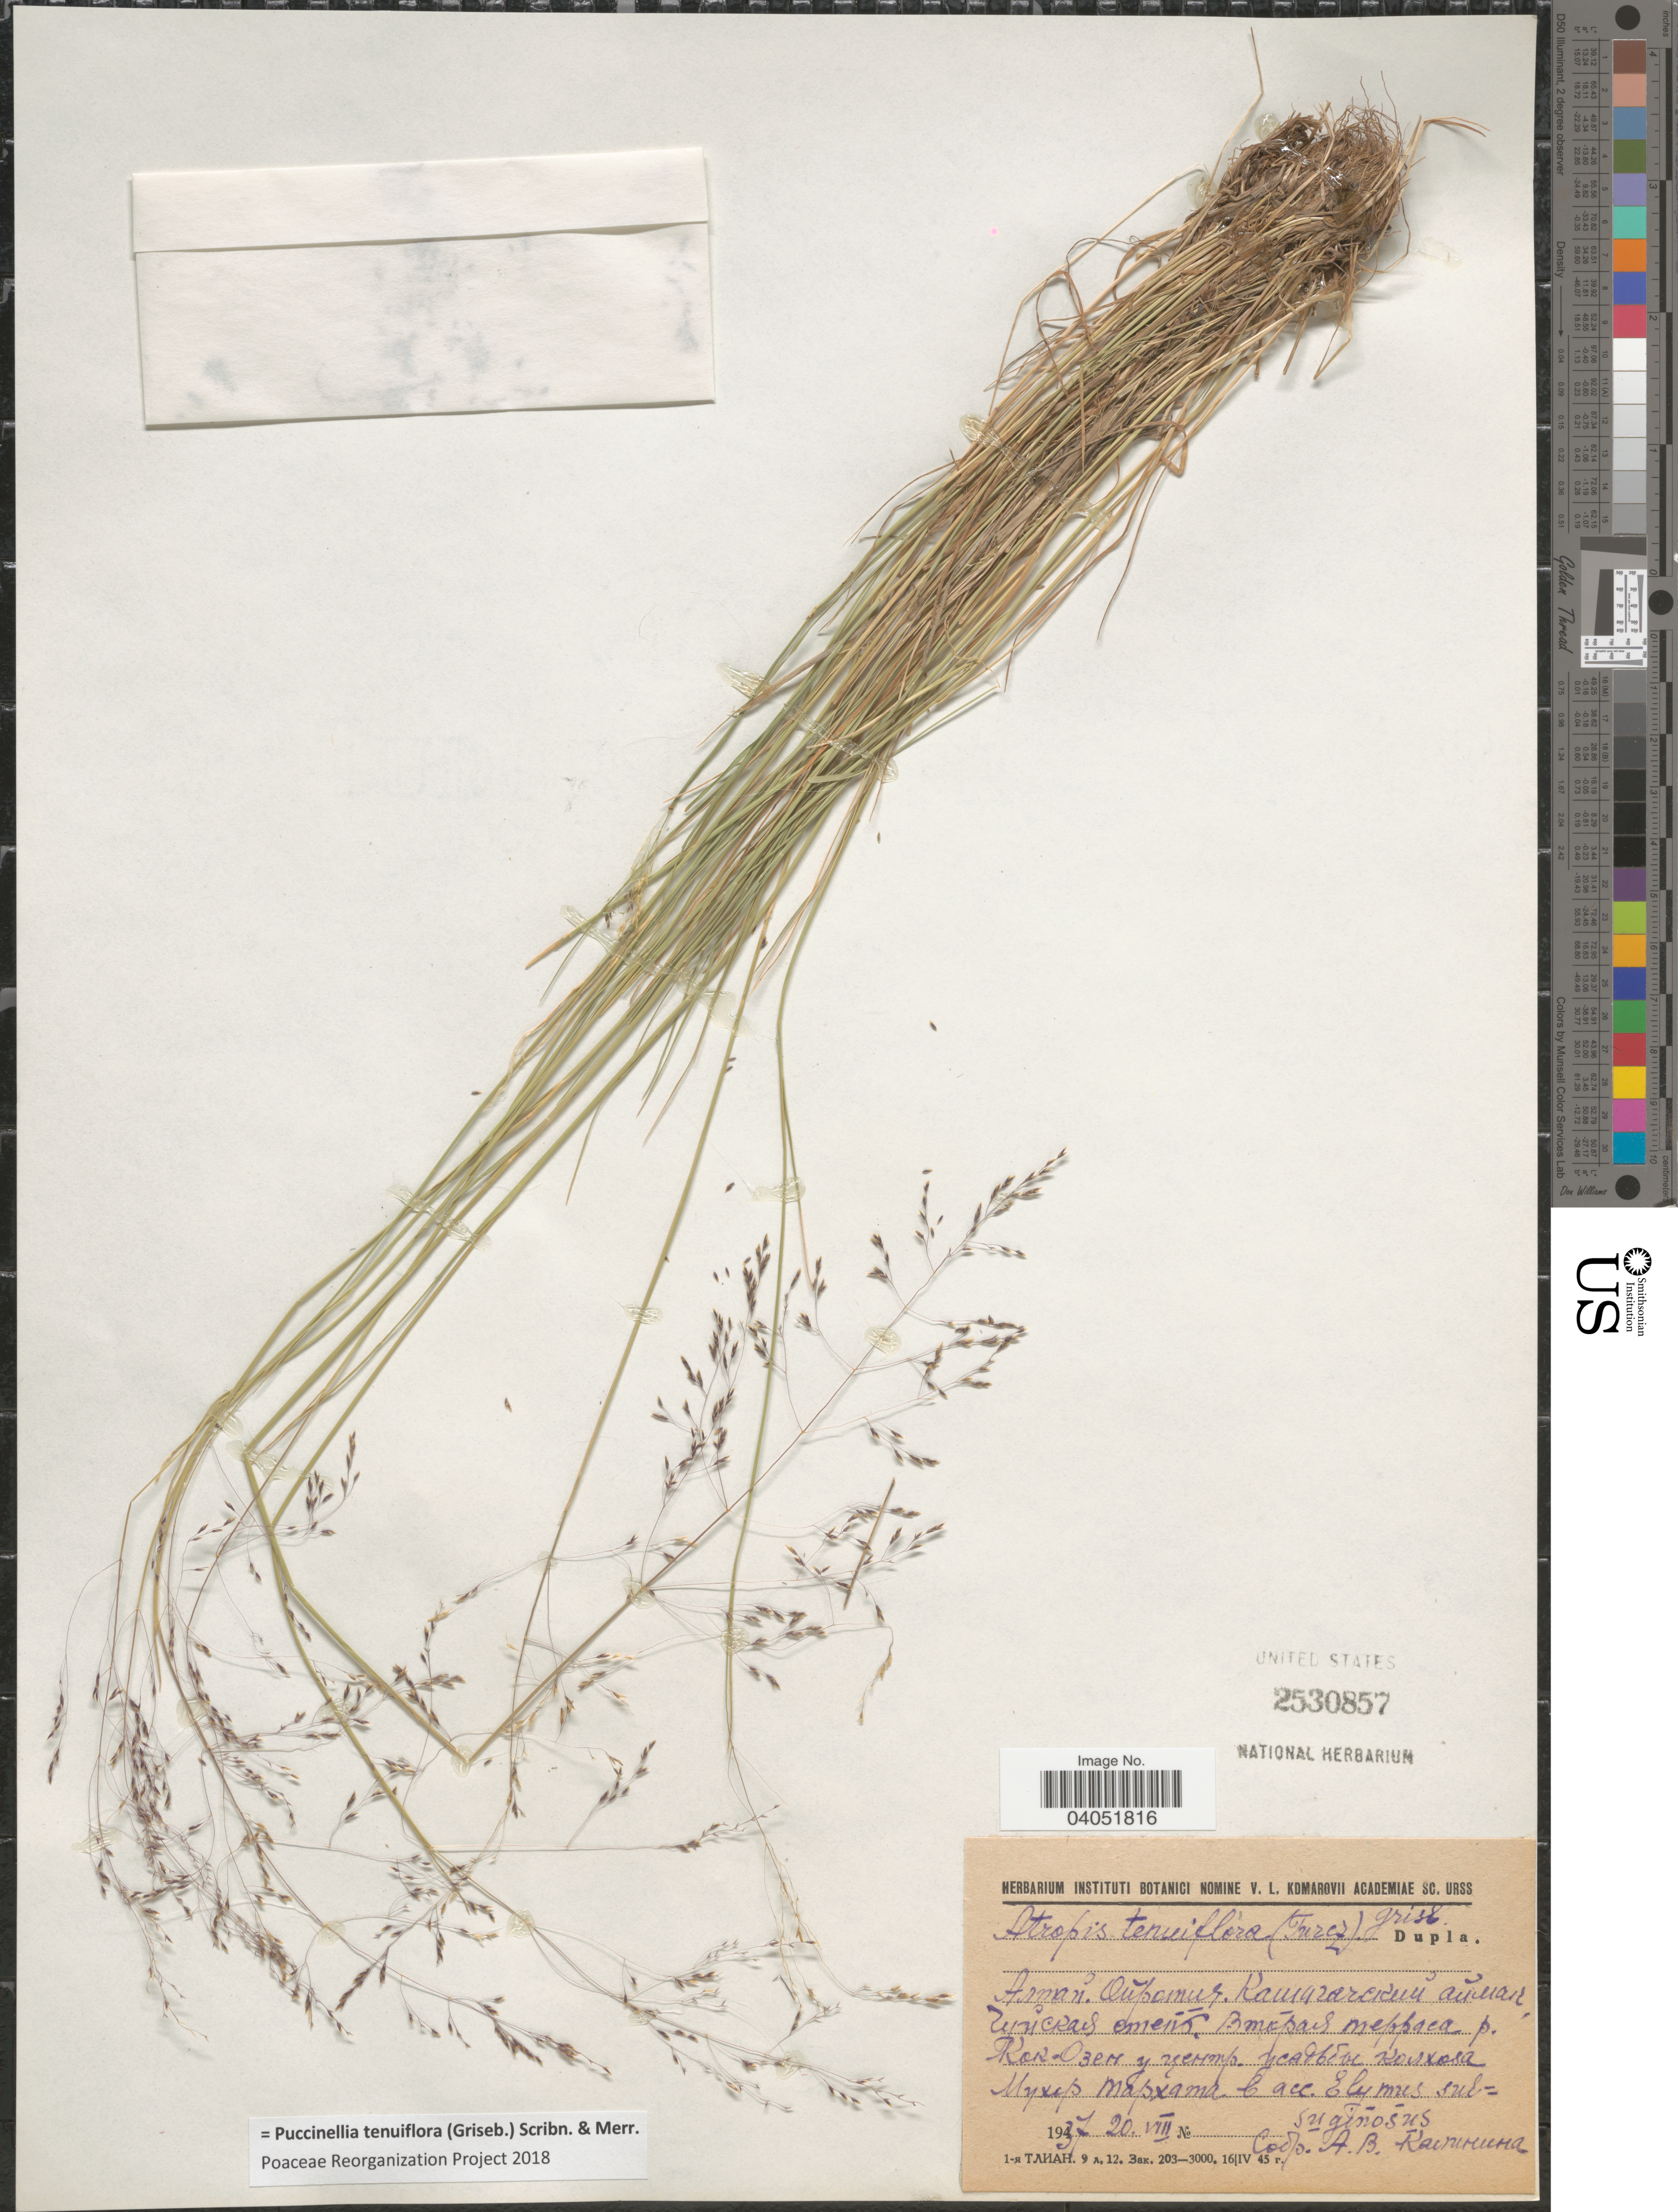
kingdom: Plantae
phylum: Tracheophyta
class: Liliopsida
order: Poales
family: Poaceae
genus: Puccinellia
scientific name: Puccinellia tenuiflora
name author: (Griseb.) Scribn. & Merr.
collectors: A. Kaspenina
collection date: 1937-08-20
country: Russian Federation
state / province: Altai Republic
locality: District Kosh-Agachskiy, Chuiskaya steppe, river Kok-Azen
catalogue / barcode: US 2530857